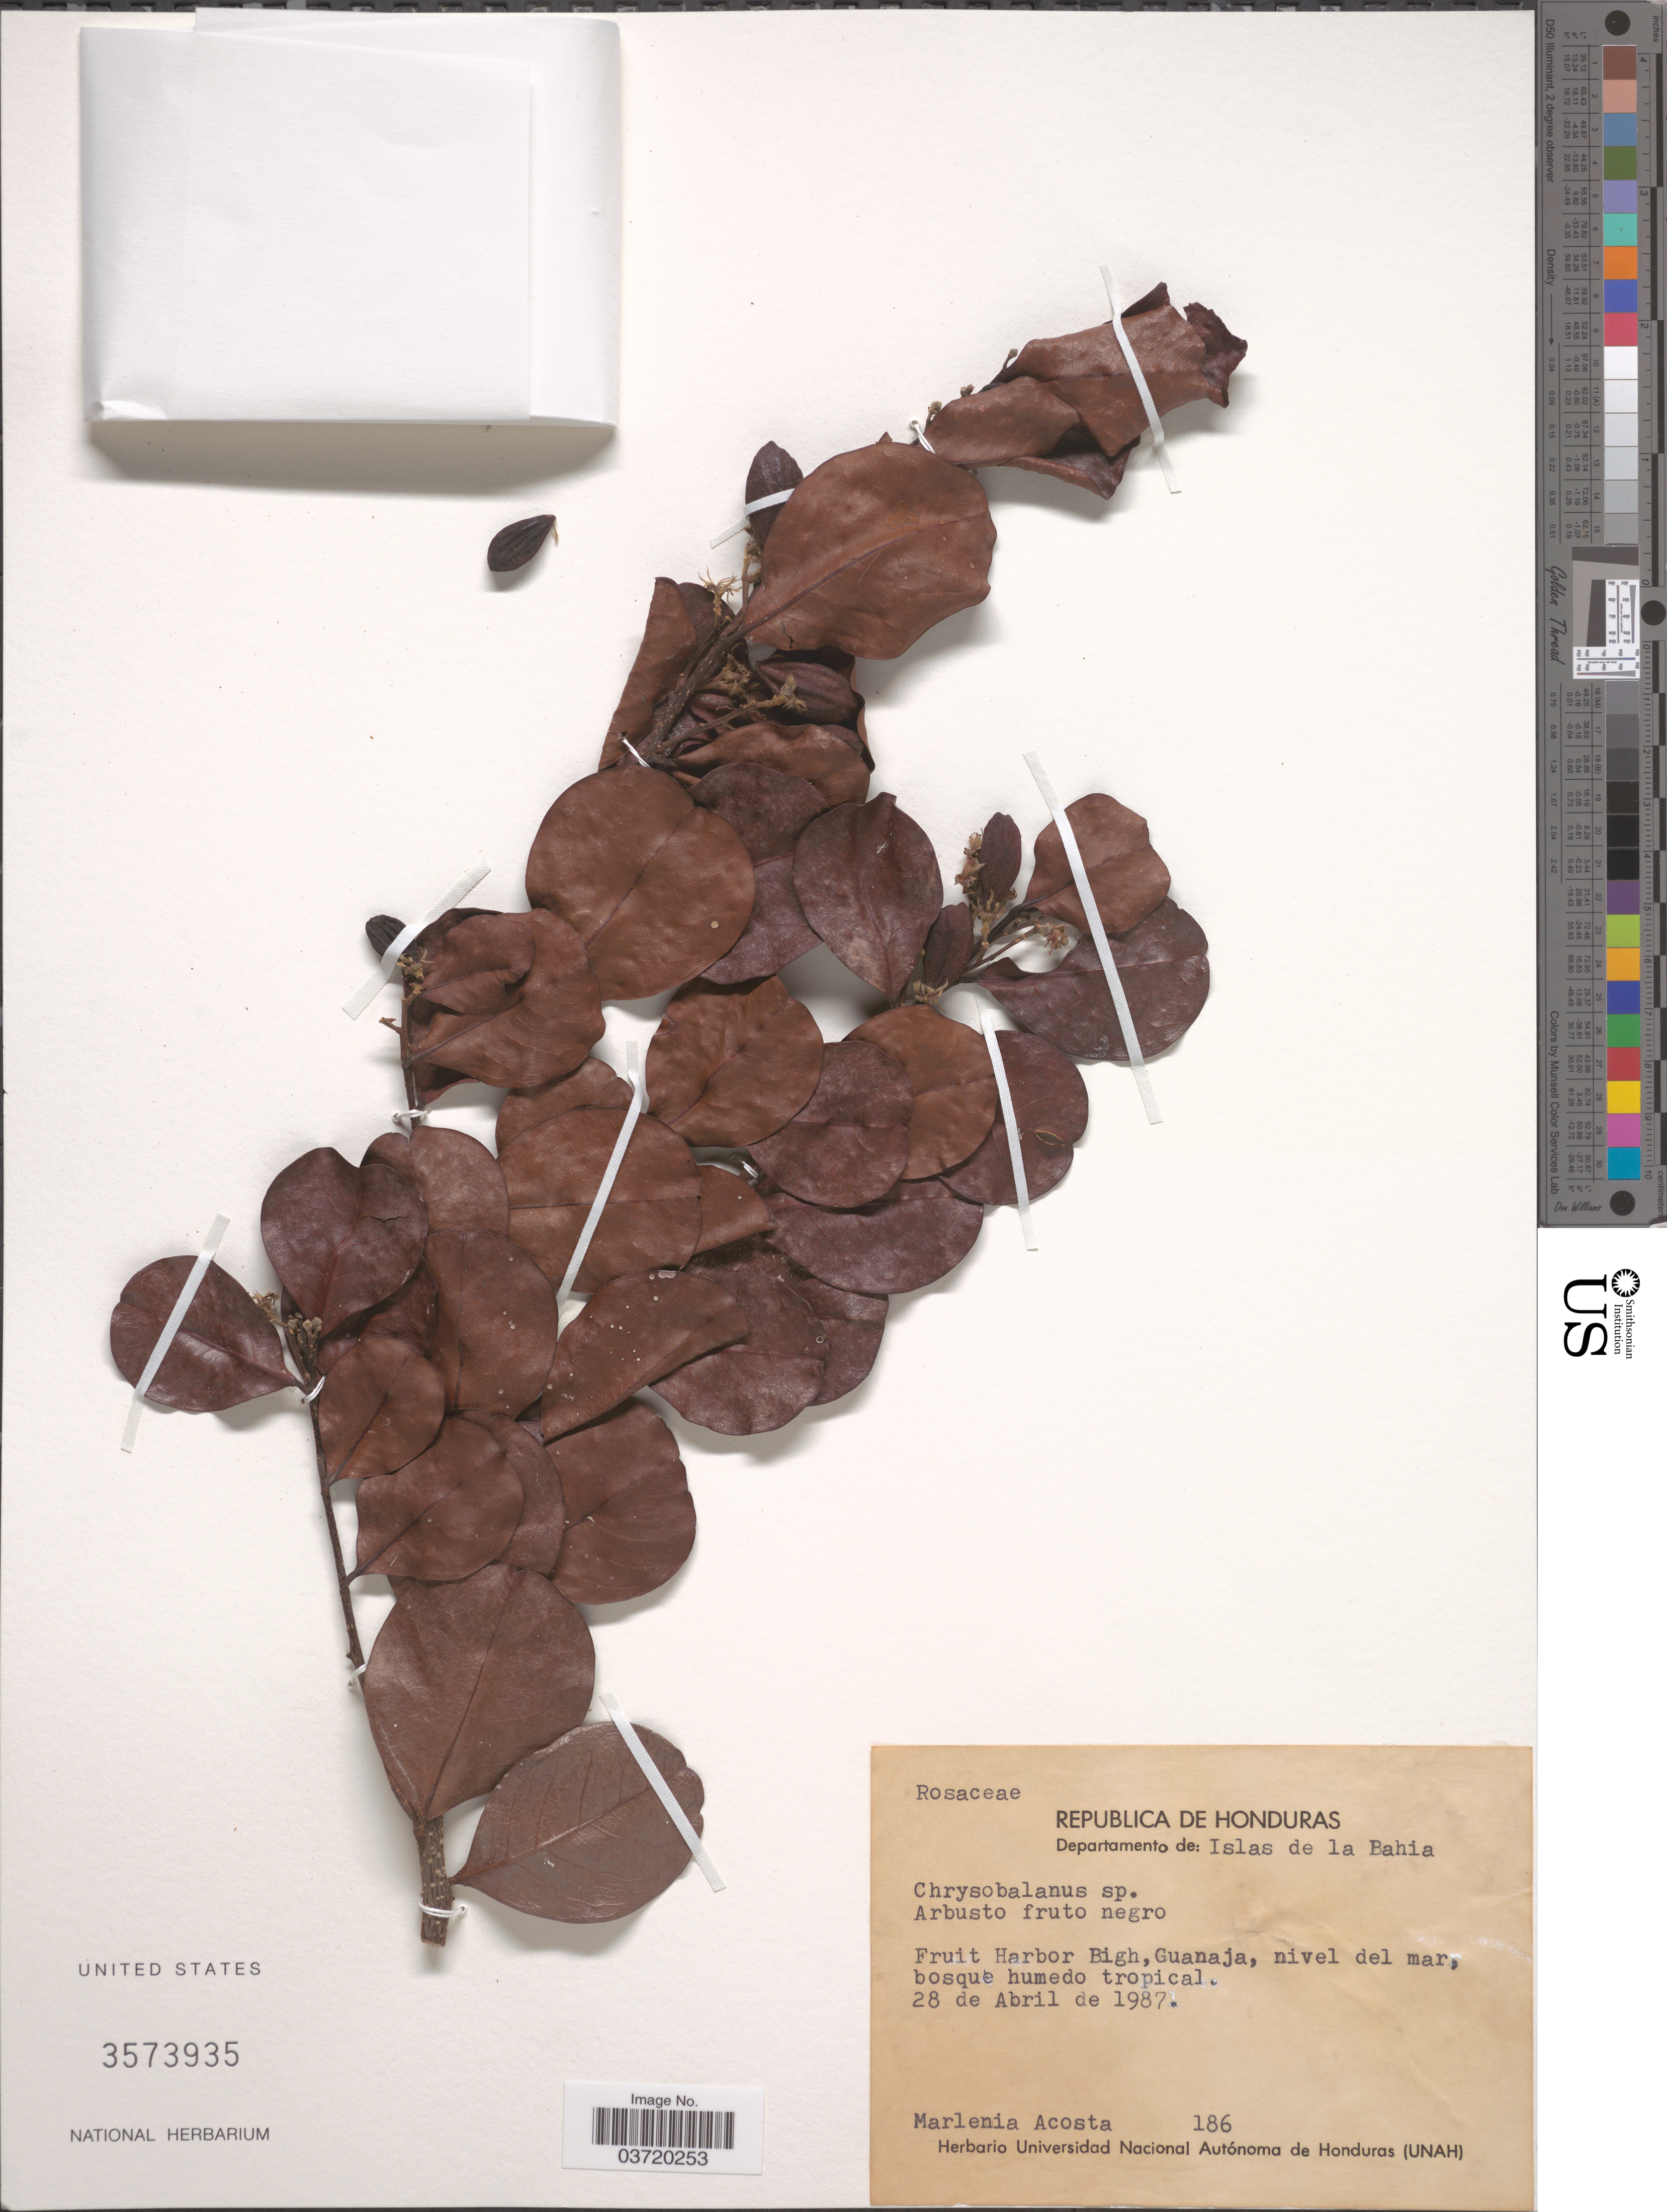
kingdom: Plantae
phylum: Tracheophyta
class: Magnoliopsida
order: Malpighiales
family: Chrysobalanaceae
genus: Chrysobalanus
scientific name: Chrysobalanus sp.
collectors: M. Acosta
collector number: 186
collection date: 1987-04-28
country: Honduras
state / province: Islas de la Bahía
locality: Departamento de: Islas de la Bahia. Fruit Harbour Bigh, Guanaja, bosque humedo tropical.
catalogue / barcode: US 3573935